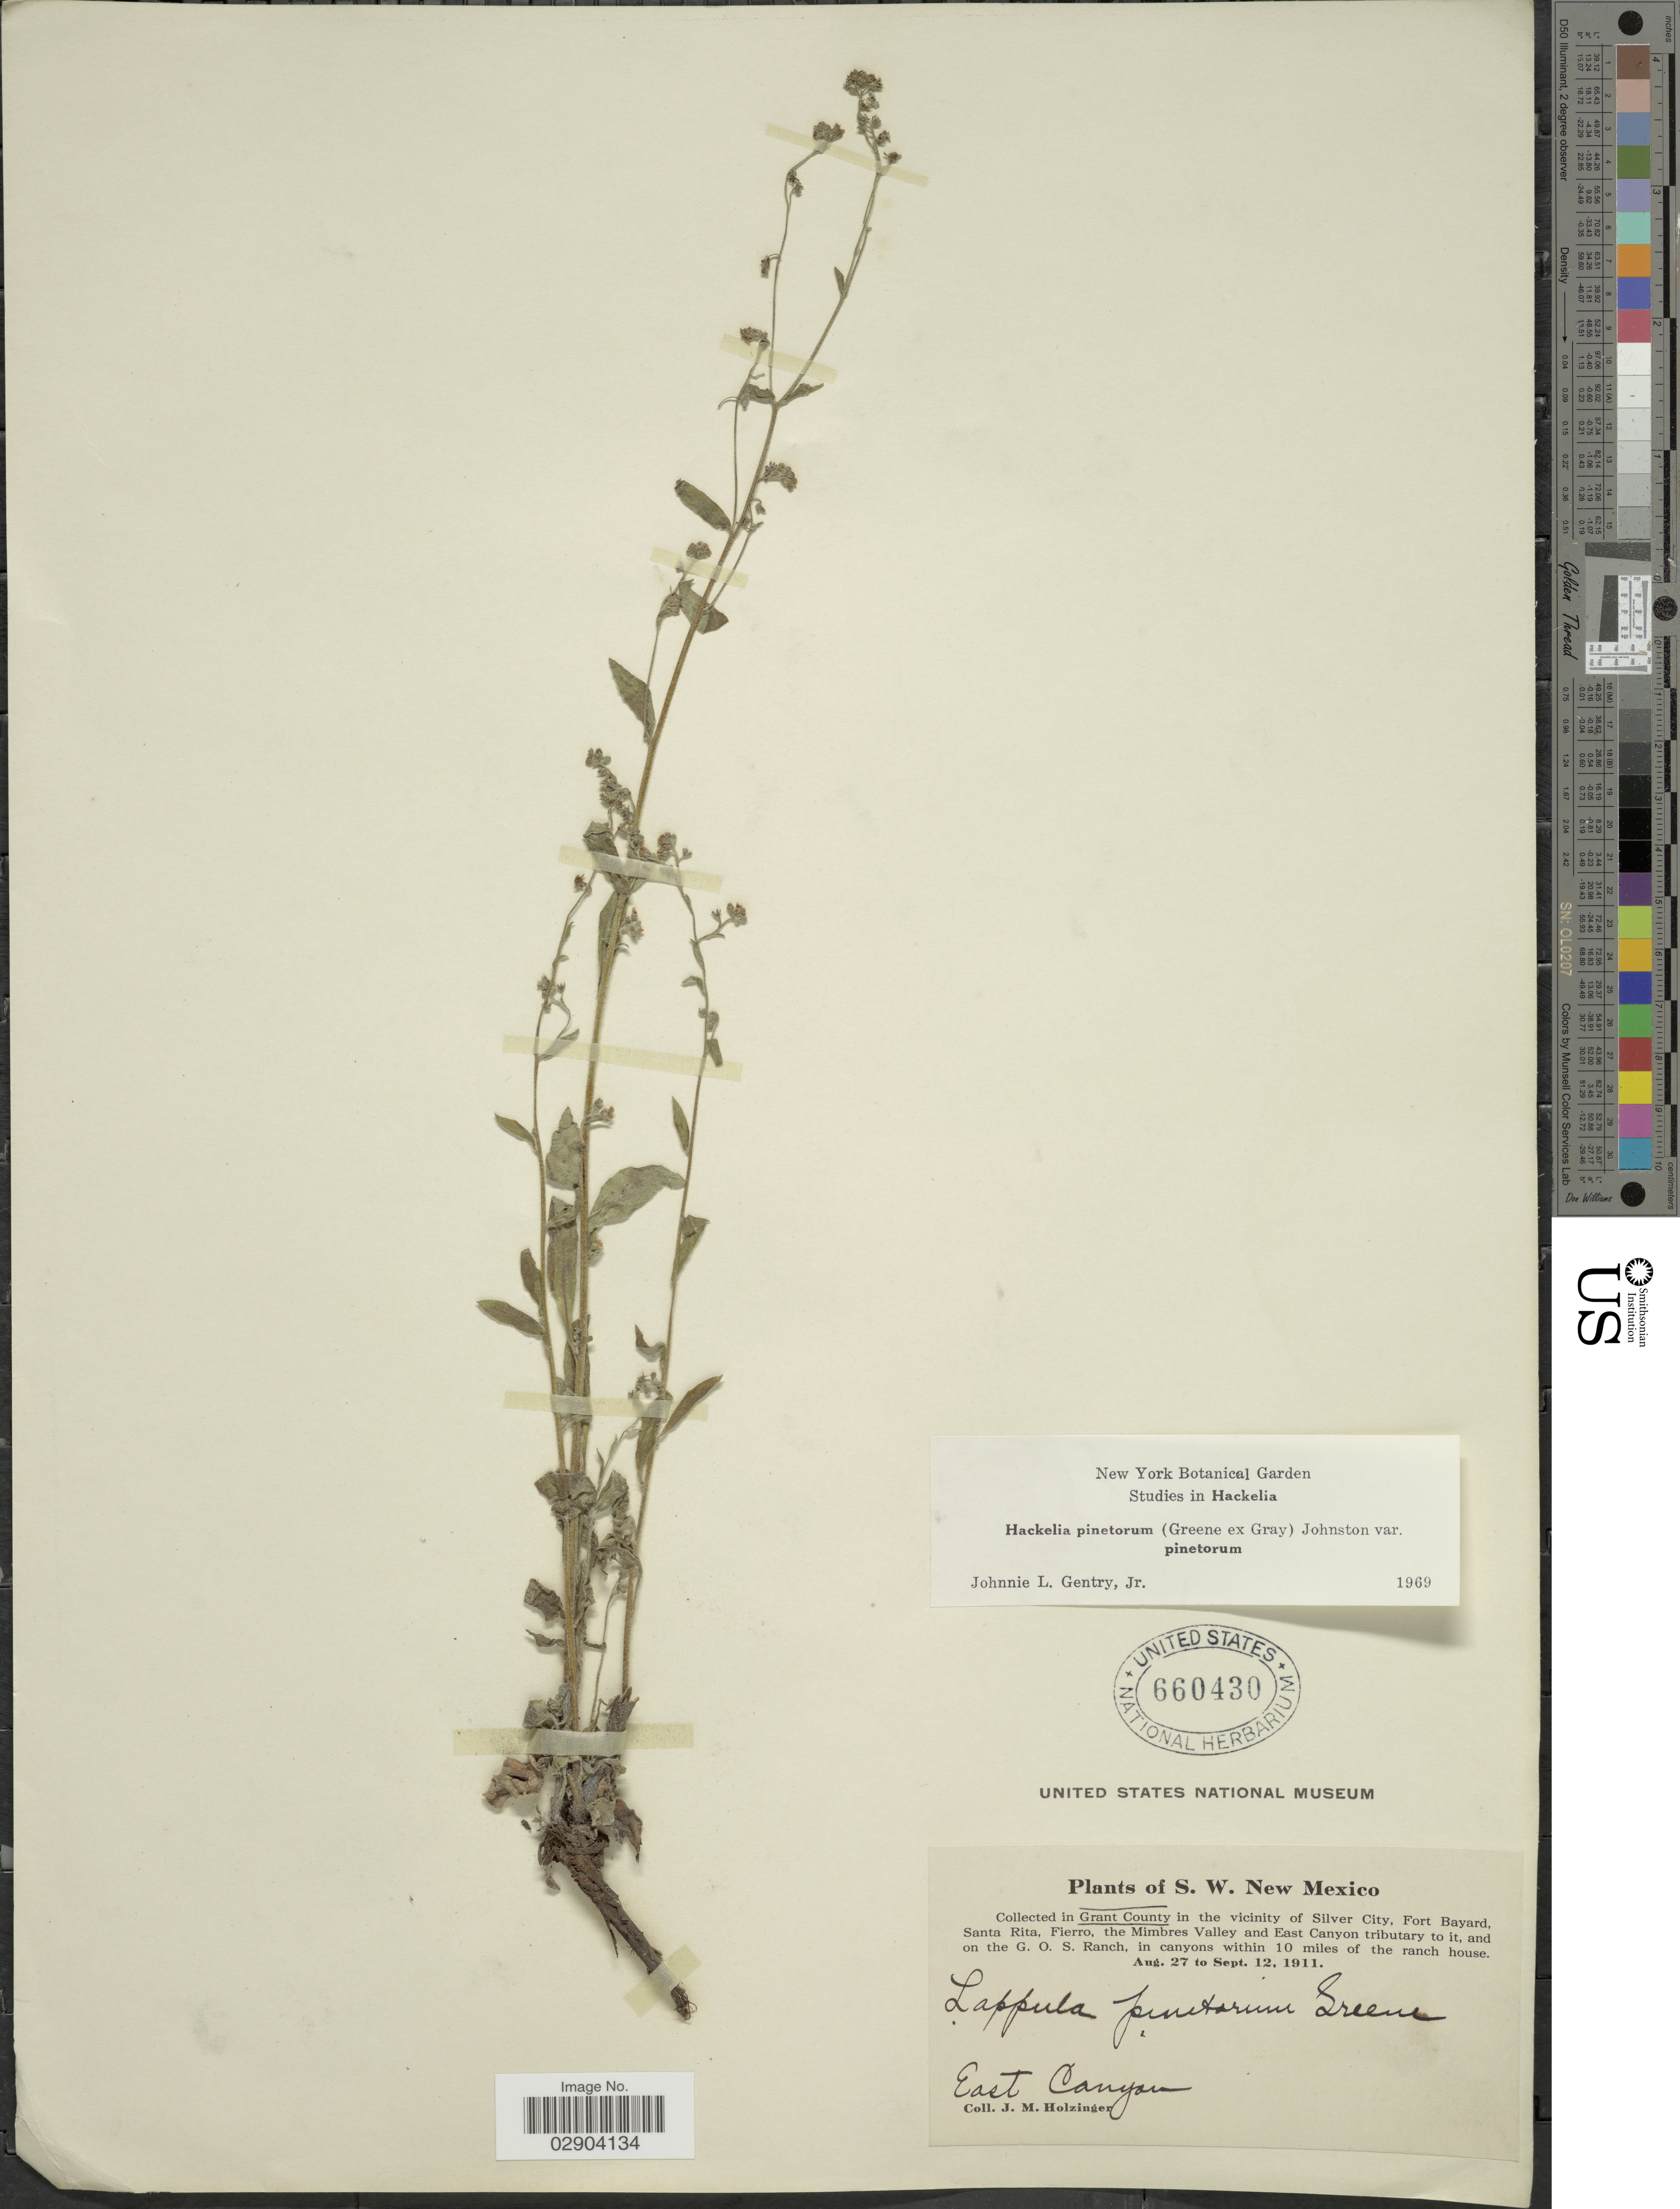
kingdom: Plantae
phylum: Tracheophyta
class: Magnoliopsida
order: Boraginales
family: Boraginaceae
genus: Hackelia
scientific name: Hackelia setosa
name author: I.M. Johnst.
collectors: J. M. Holzinger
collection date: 1911-08-27/1911-09-12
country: United States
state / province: New Mexico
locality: S. W. New Mexico. Grant County in the vicinity of Silver City, Fort Bayard, Santa Rita, Fierro, the Mimbres Valley and East Canyon tributary to it, and the G. O. S. Ranch, in canyons within 10 miles of the ranch house. East Canyon.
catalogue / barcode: US 660430